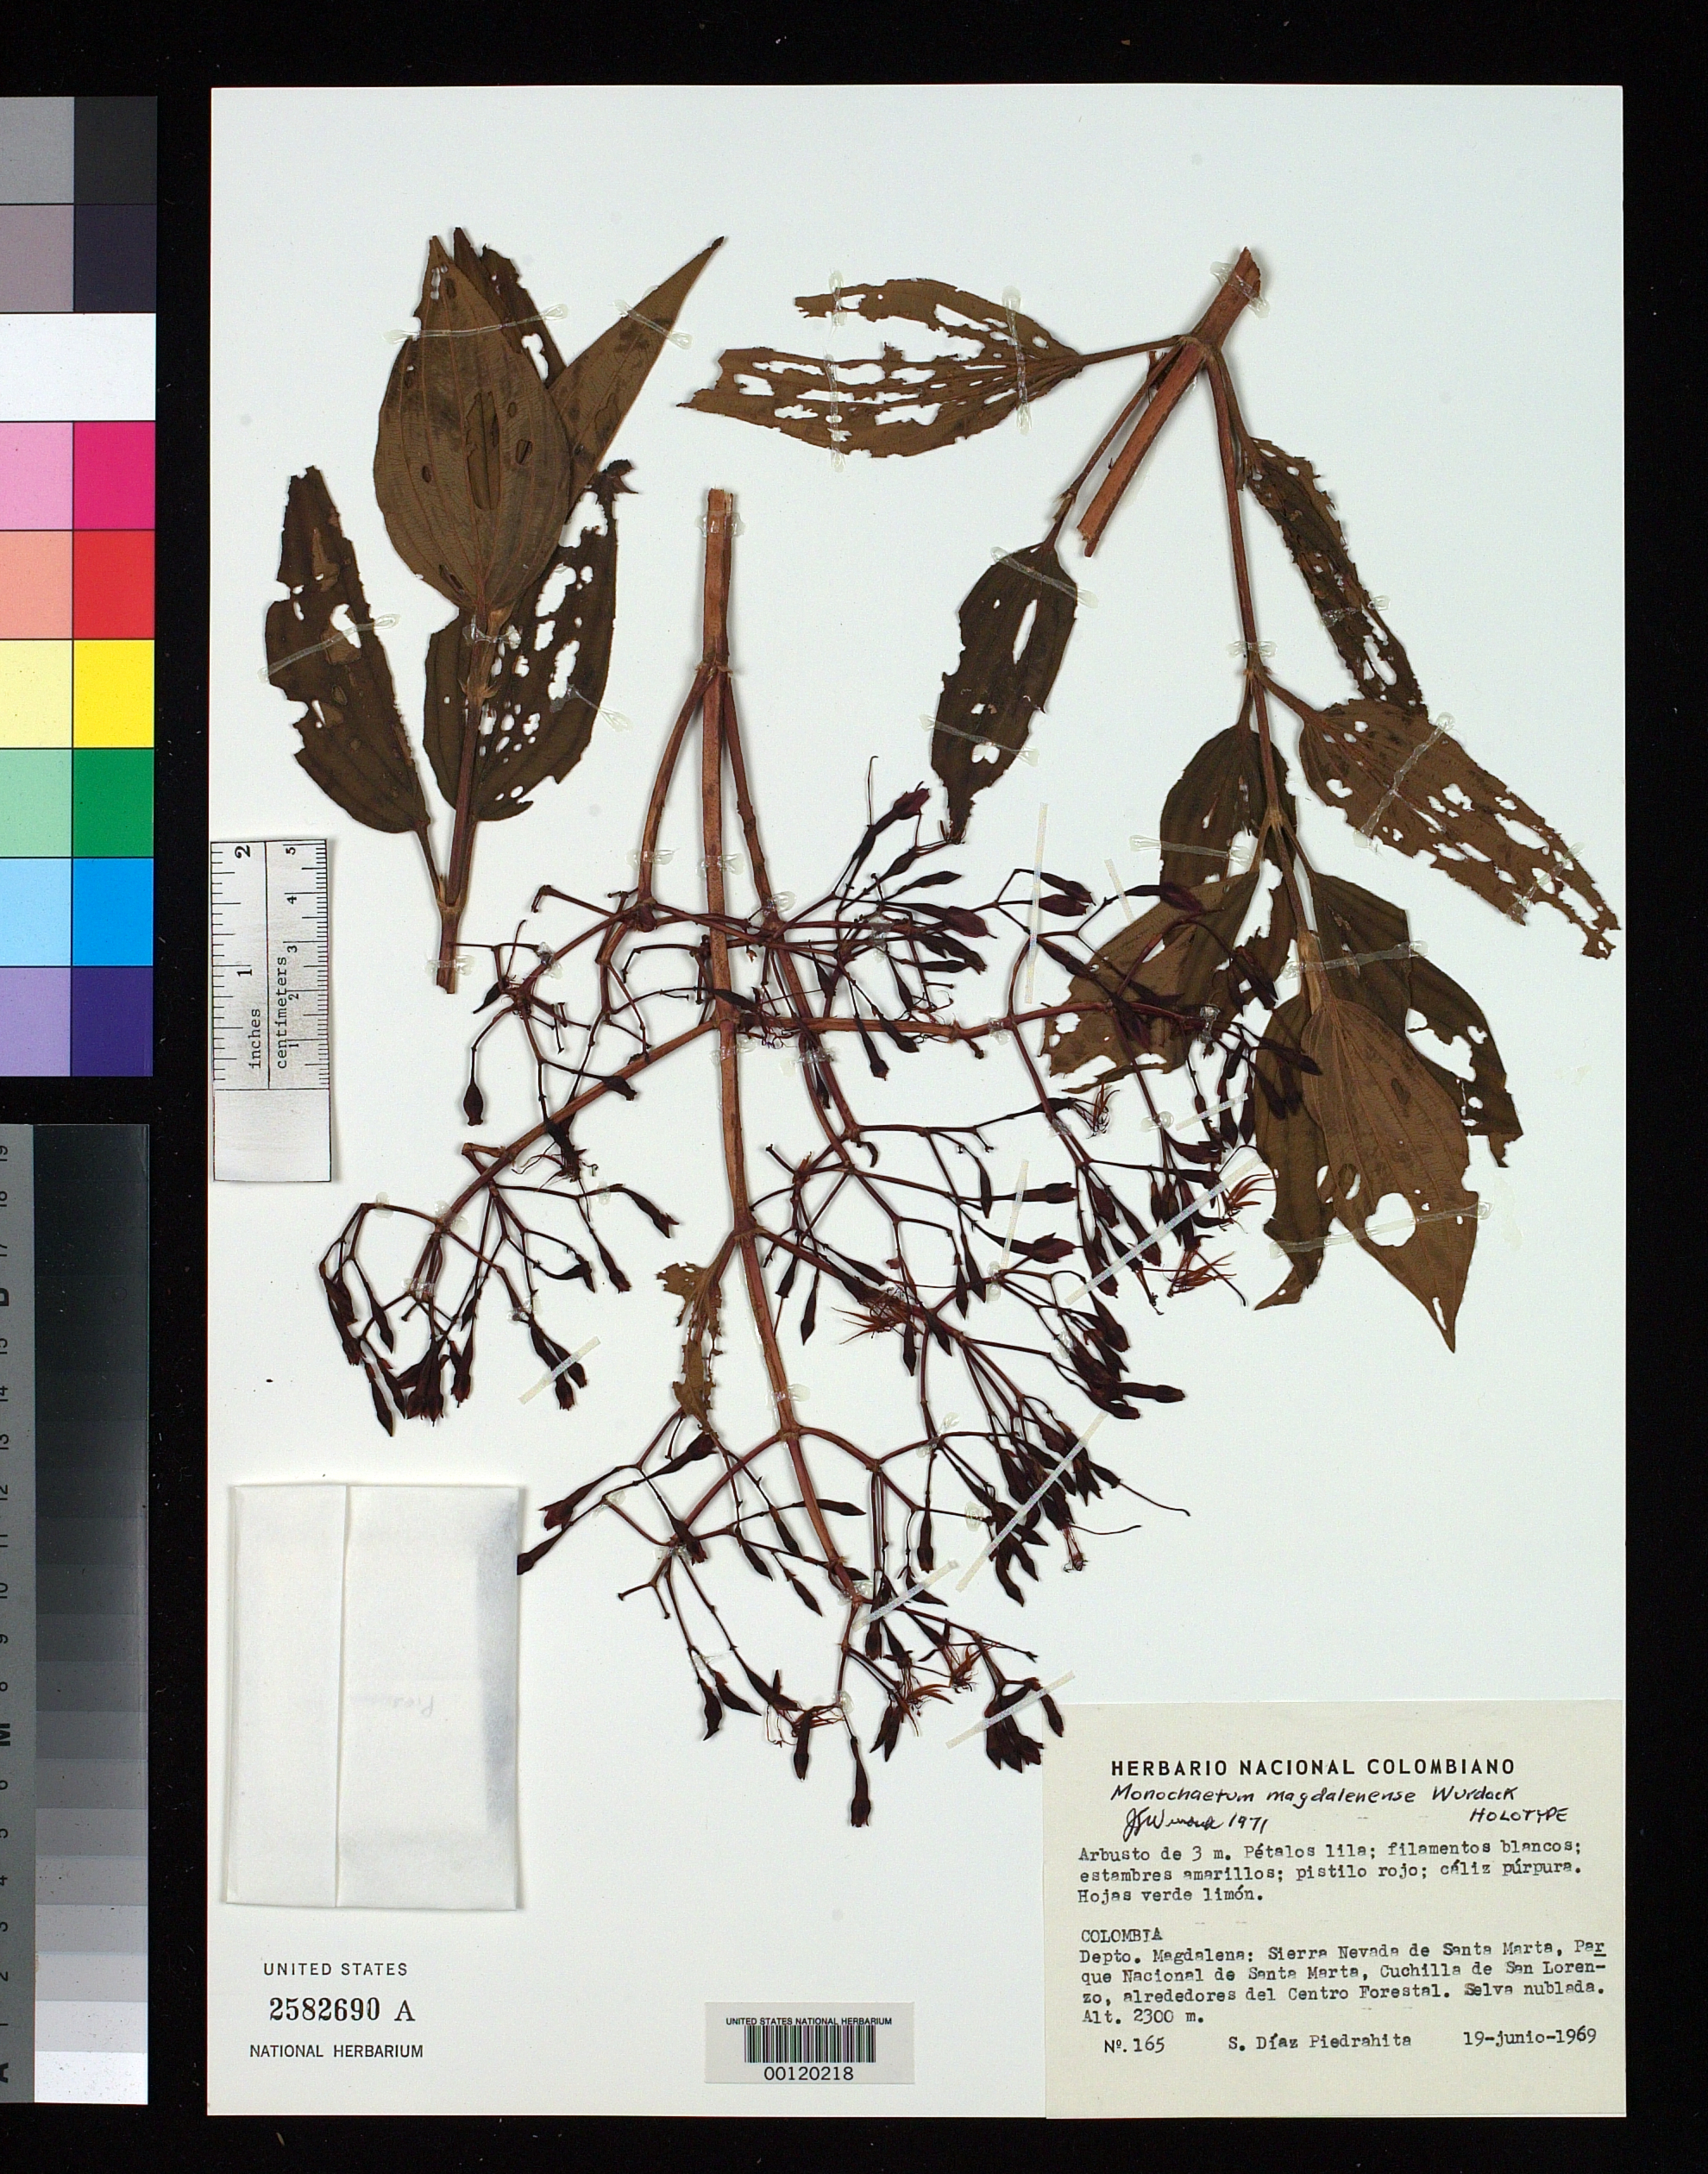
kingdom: Plantae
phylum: Tracheophyta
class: Magnoliopsida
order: Myrtales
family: Melastomataceae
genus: Monochaetum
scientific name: Monochaetum magdalenense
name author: Wurdack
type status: Holotype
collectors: S. Piedrahita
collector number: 165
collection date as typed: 19 Jun 1969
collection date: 1969-06-19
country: Colombia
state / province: Magdalena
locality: San Lorenzo.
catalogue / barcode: US 2582690A